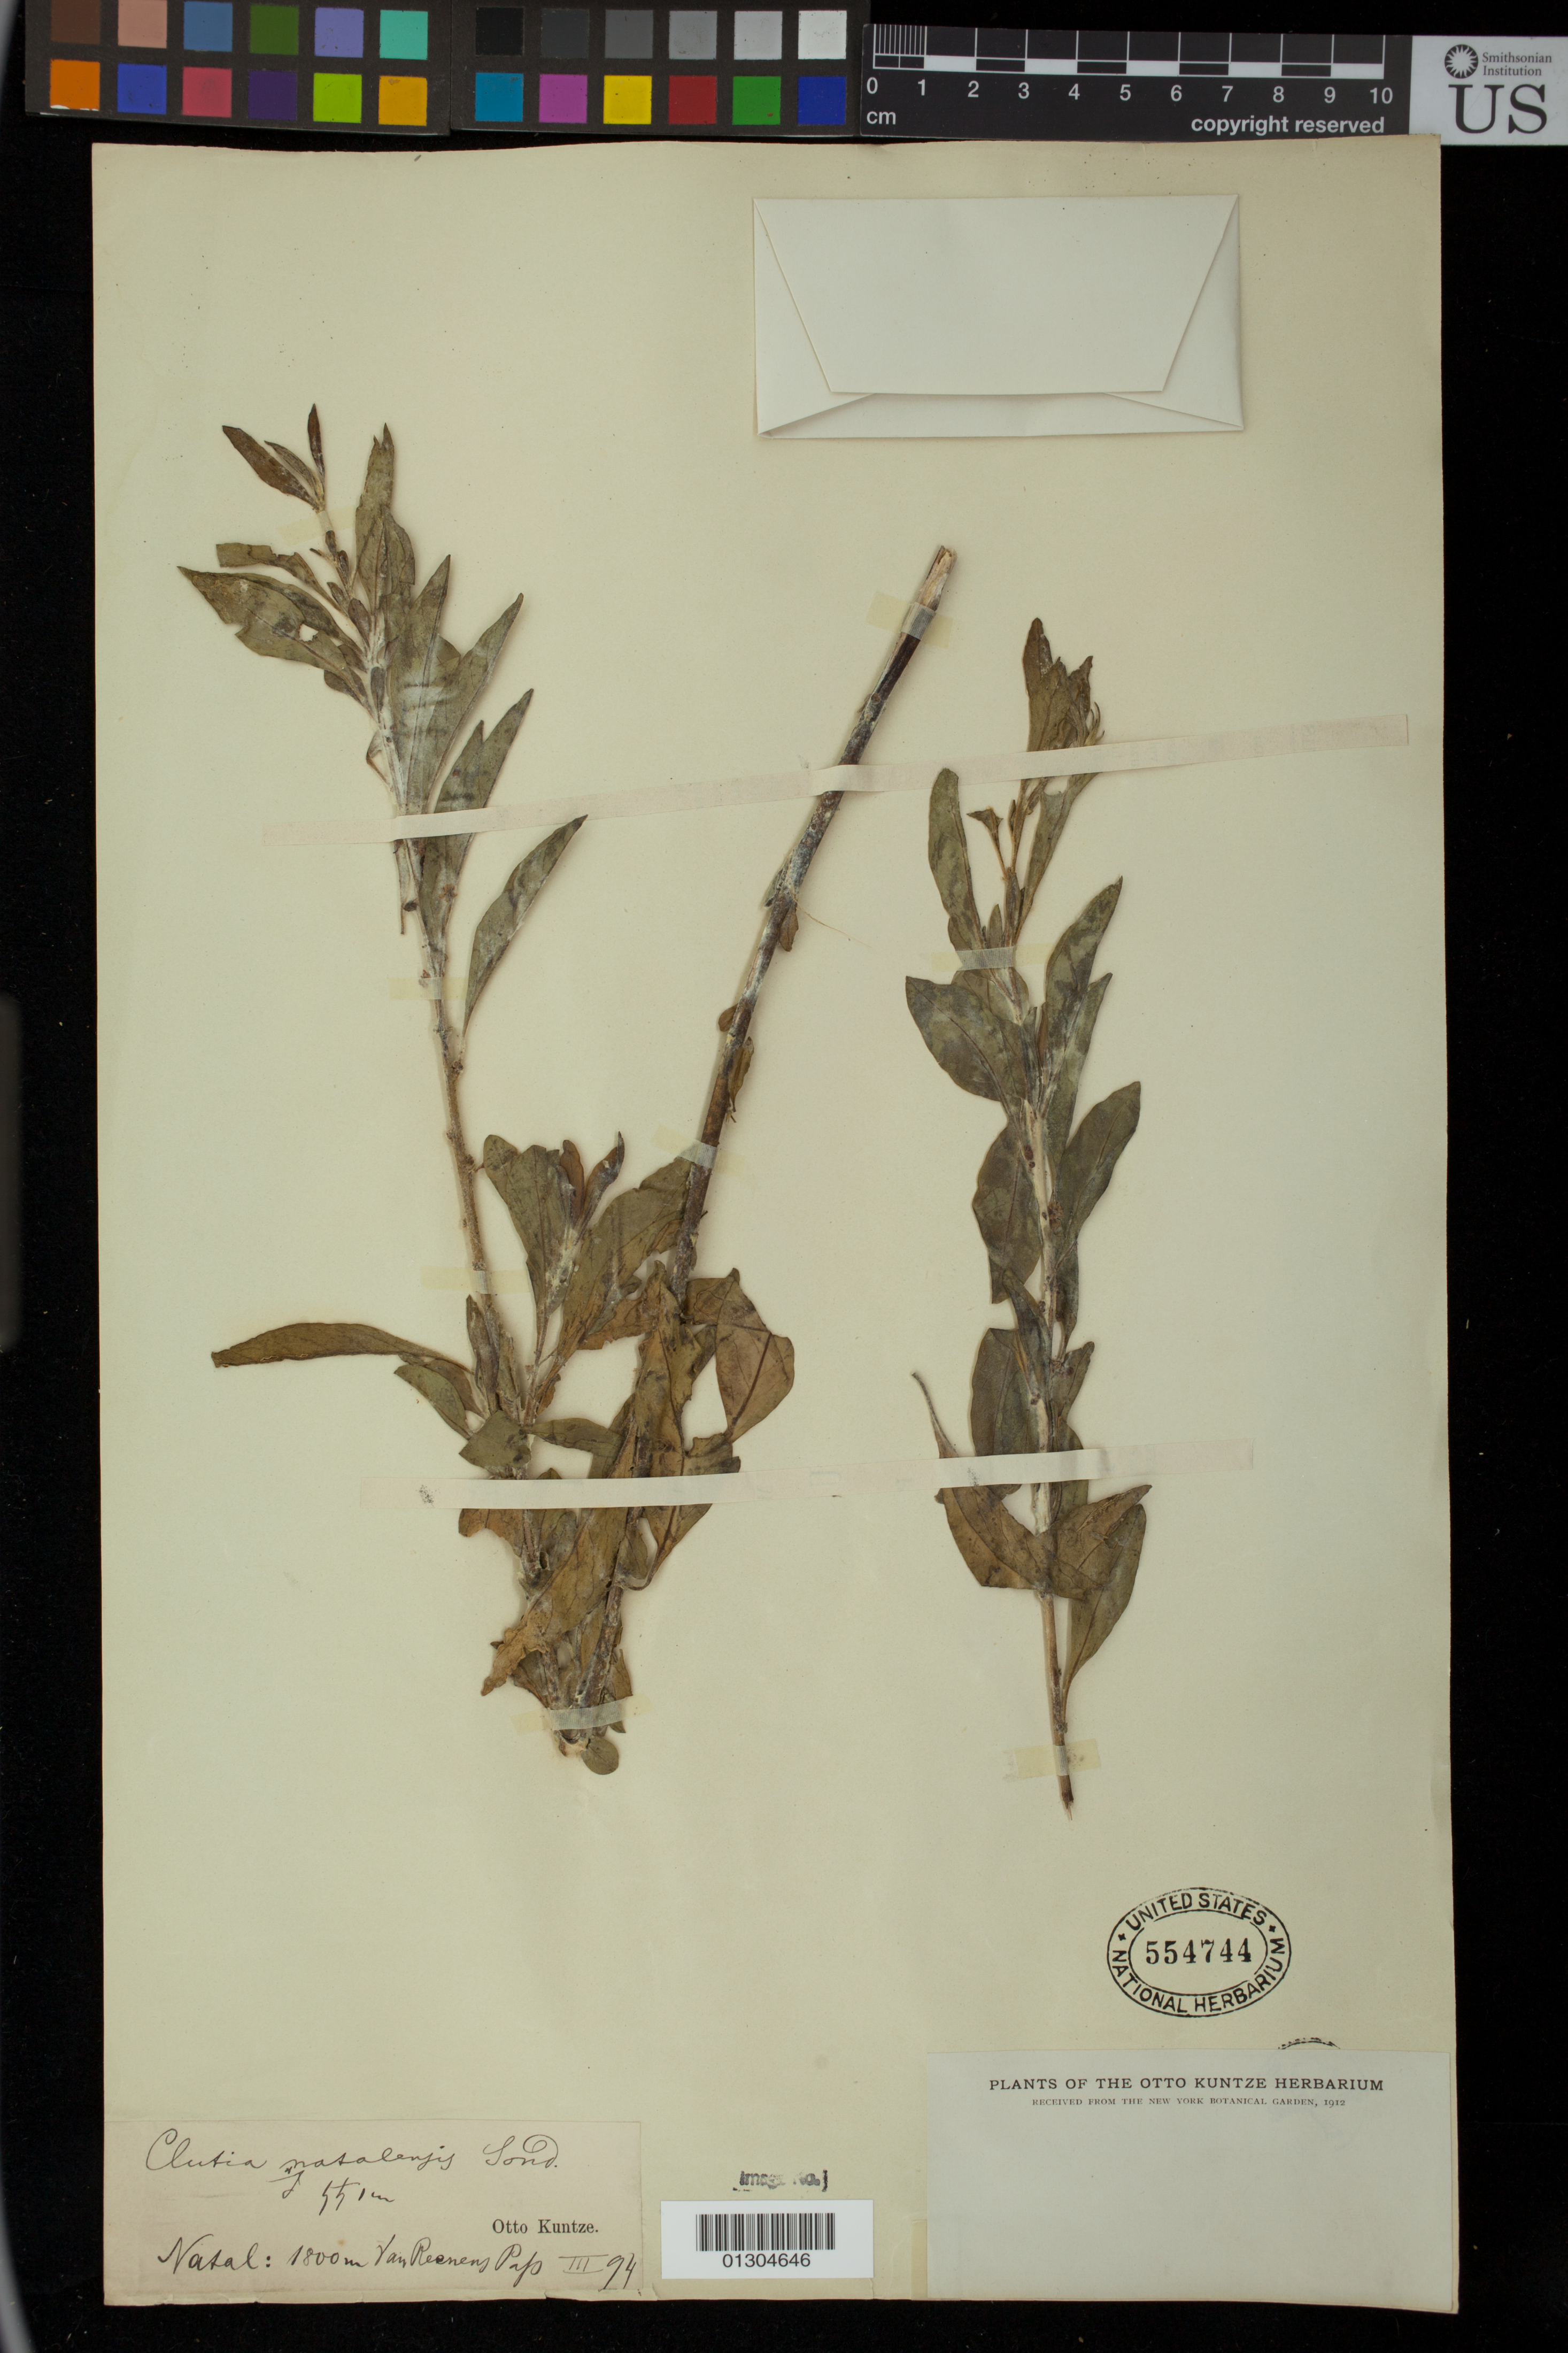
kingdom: Plantae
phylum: Tracheophyta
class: Magnoliopsida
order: Malpighiales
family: Peraceae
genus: Clutia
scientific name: Clutia natalensis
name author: Bernh.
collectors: C.E.O. Kuntze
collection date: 1894-03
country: South Africa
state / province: KwaZulu-Natal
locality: Van Reenens Pass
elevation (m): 1800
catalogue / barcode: US 554744